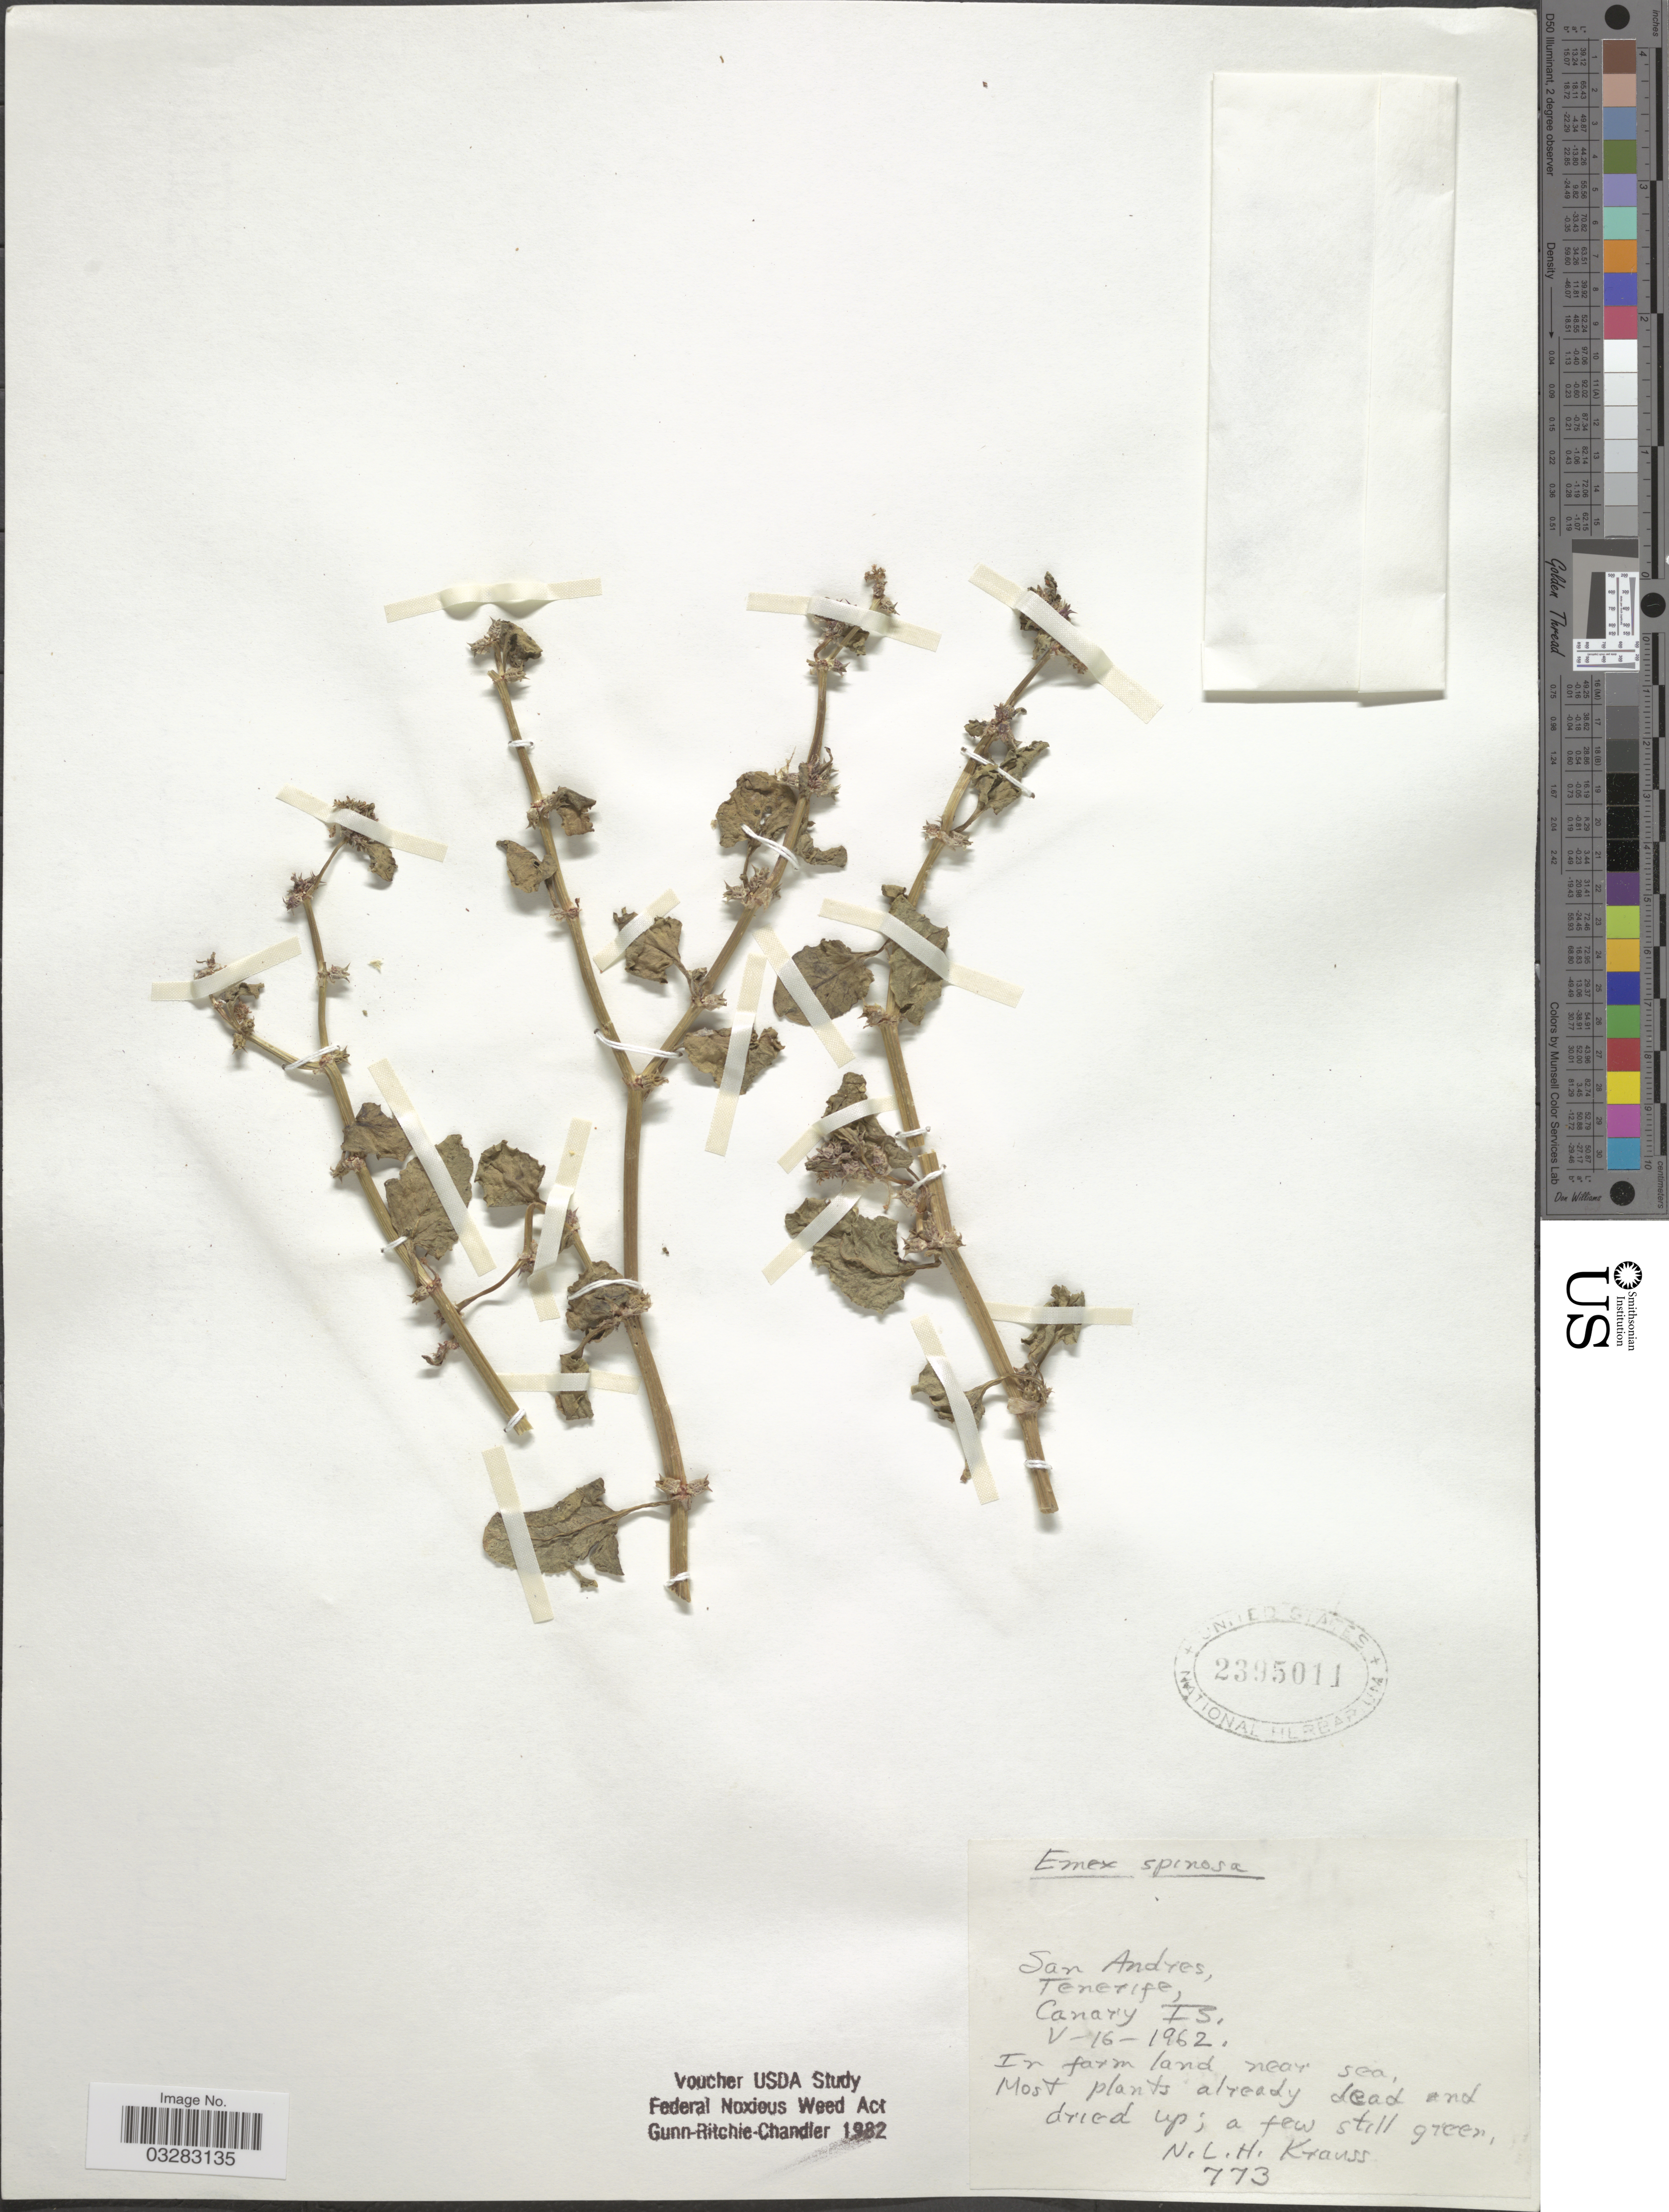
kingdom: Plantae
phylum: Tracheophyta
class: Magnoliopsida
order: Caryophyllales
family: Polygonaceae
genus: Rumex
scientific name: Rumex spinosus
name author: L.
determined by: Strong, Mark T., (BOT), Smithsonian Institution - National Museum of Natural History (UNITED STATES)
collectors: N. Krauss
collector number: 773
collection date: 1962-05-16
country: Spain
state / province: Canarias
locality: San Andres. Tenerife. Canary Is. In farm land near sea.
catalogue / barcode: US 2395011